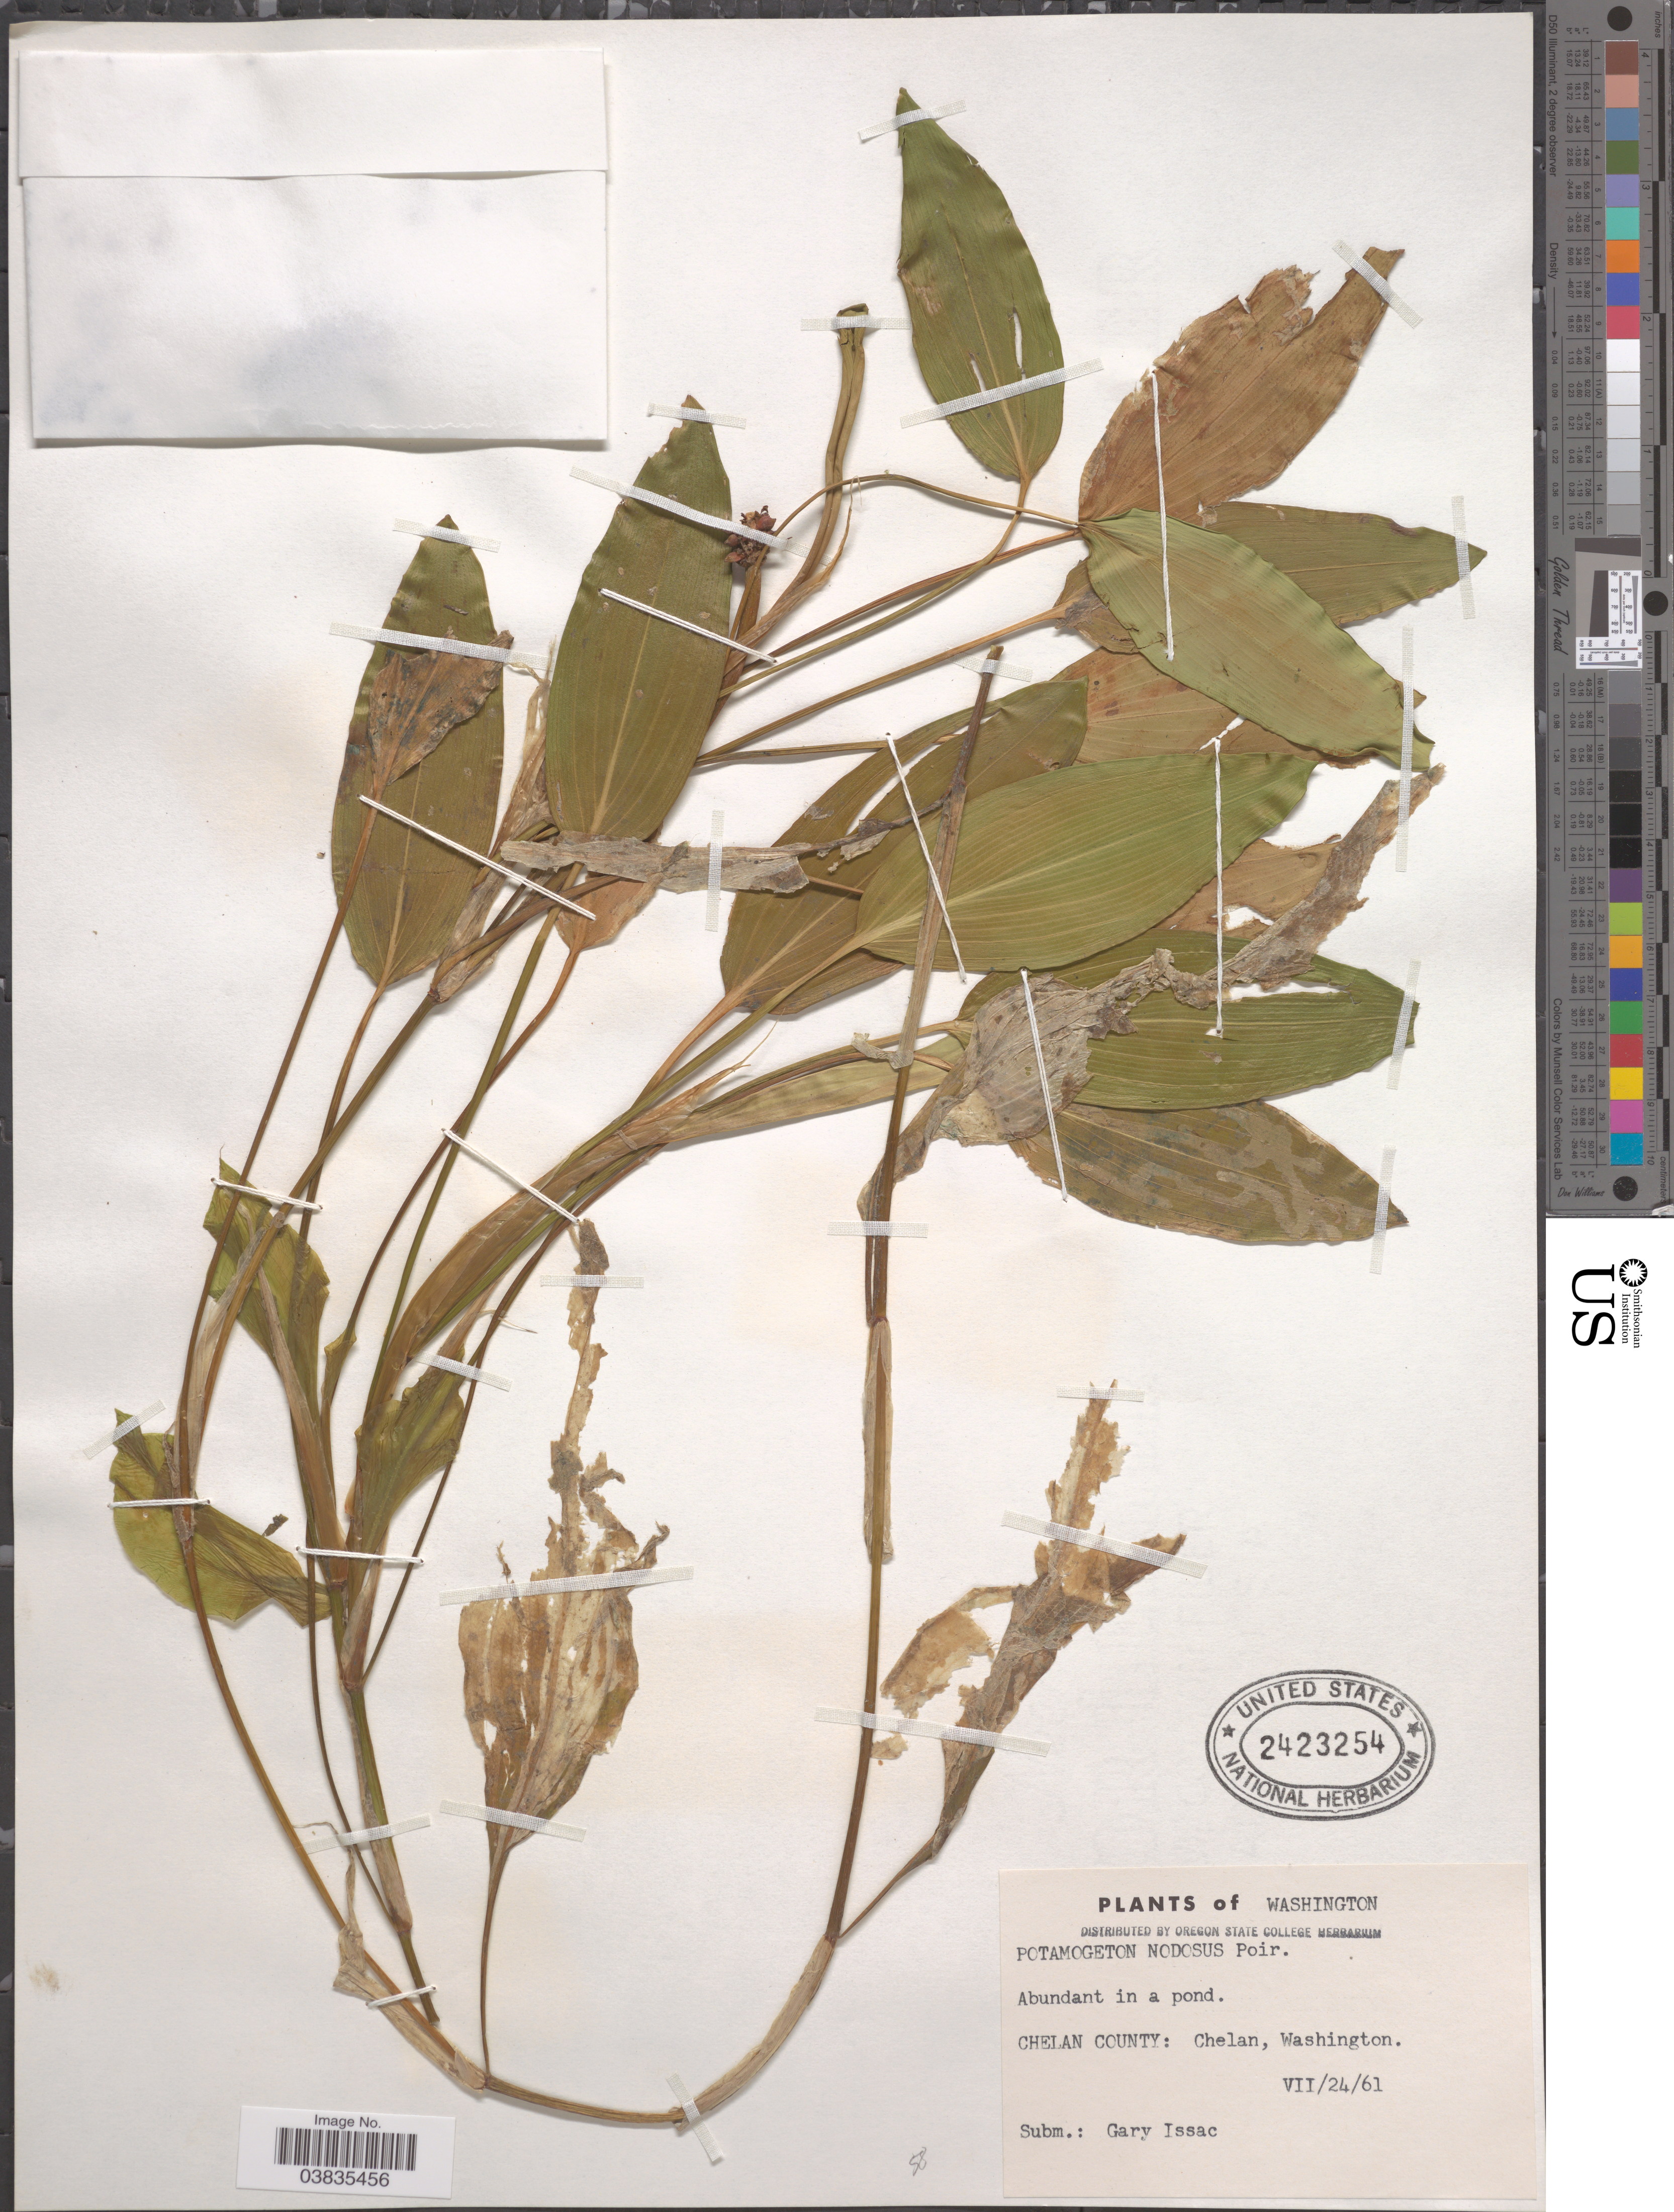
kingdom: Plantae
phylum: Tracheophyta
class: Liliopsida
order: Alismatales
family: Potamogetonaceae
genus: Potamogeton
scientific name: Potamogeton nodosus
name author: Poir.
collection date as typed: Transcribed d/m/y: 24/7/61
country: United States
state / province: Washington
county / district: Chelan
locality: Chelan County: Chelan.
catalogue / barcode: US 2423254